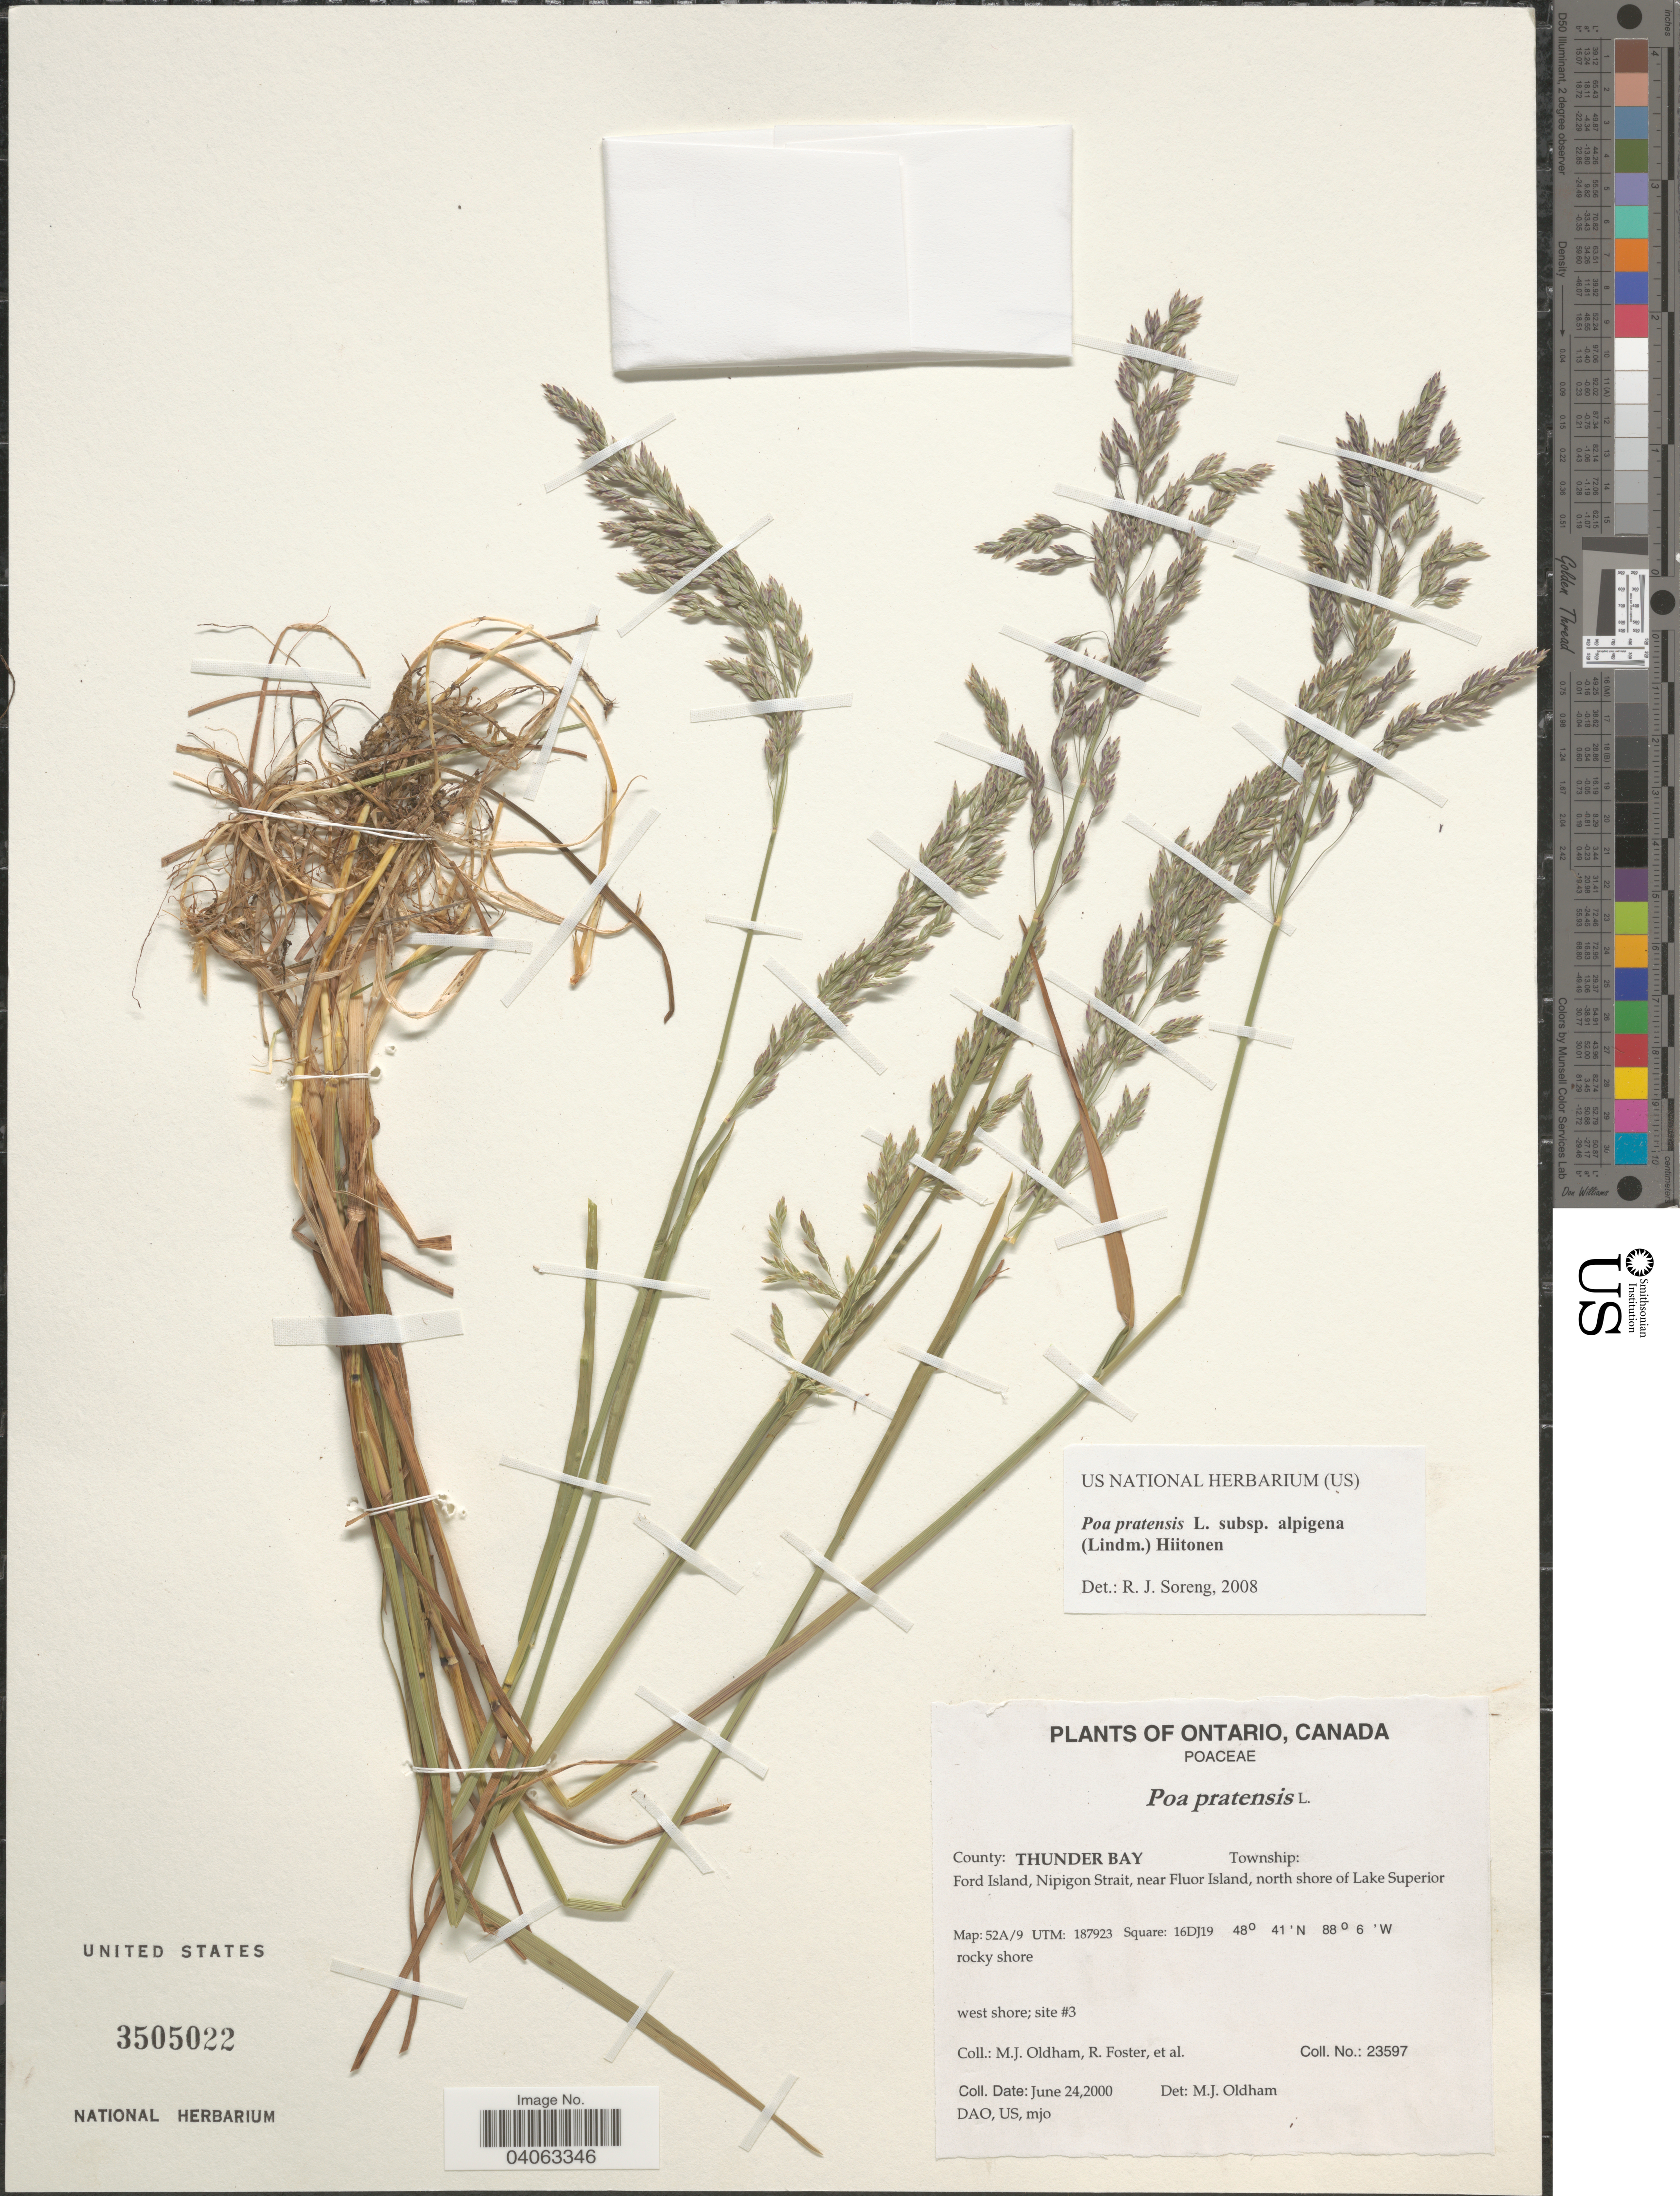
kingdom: Plantae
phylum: Tracheophyta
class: Liliopsida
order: Poales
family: Poaceae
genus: Poa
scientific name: Poa pratensis subsp. alpigena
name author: (Lindm.) Hiitonen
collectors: M. Oldham, R. Foster & et al.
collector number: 23597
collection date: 2000-06-24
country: Canada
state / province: Ontario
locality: County: Thunder Bay. Ford Island, Nipigon Strait, near Fluor Island, north shore of Lake Superior. Map: 52A/9 UTM: 187923 Square: 16DJ19. West shore; site #3.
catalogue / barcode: US 3505022